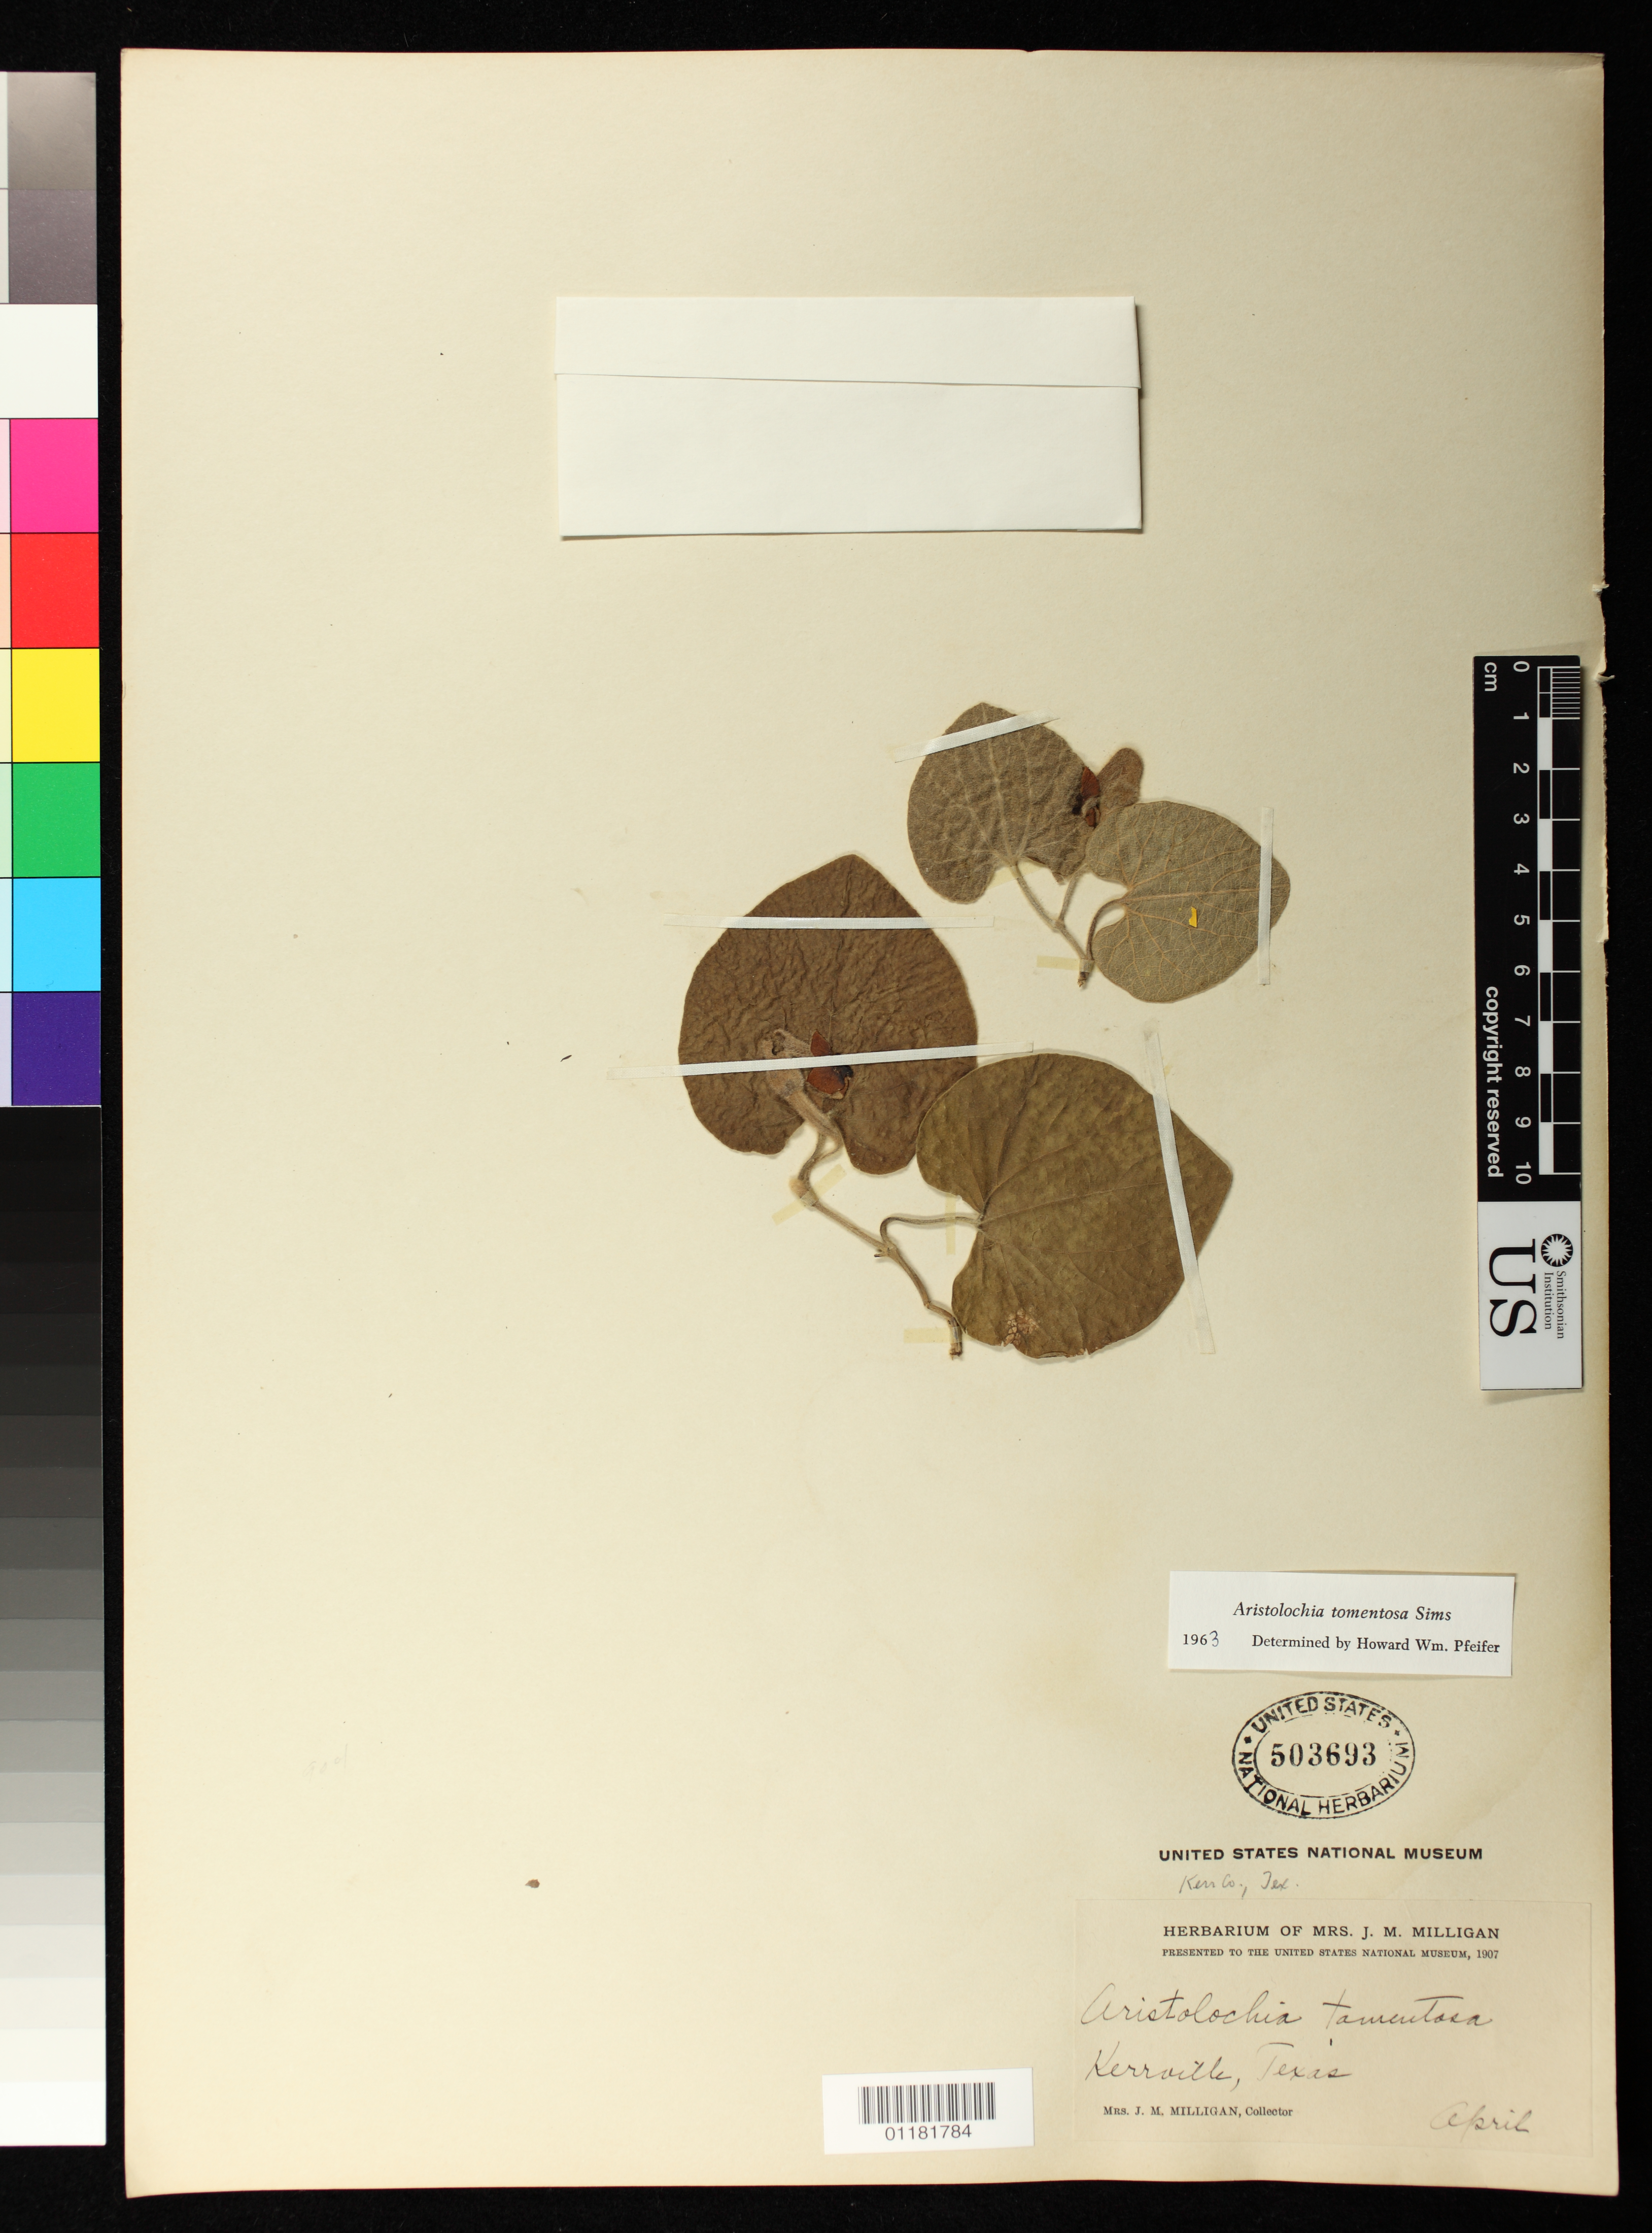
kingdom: Plantae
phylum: Tracheophyta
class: Magnoliopsida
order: Piperales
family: Aristolochiaceae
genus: Aristolochia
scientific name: Aristolochia tomentosa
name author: Sims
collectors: J. M. Milligan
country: United States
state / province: Texas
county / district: Kerr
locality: Kerrville, Kerr County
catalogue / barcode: US 503693